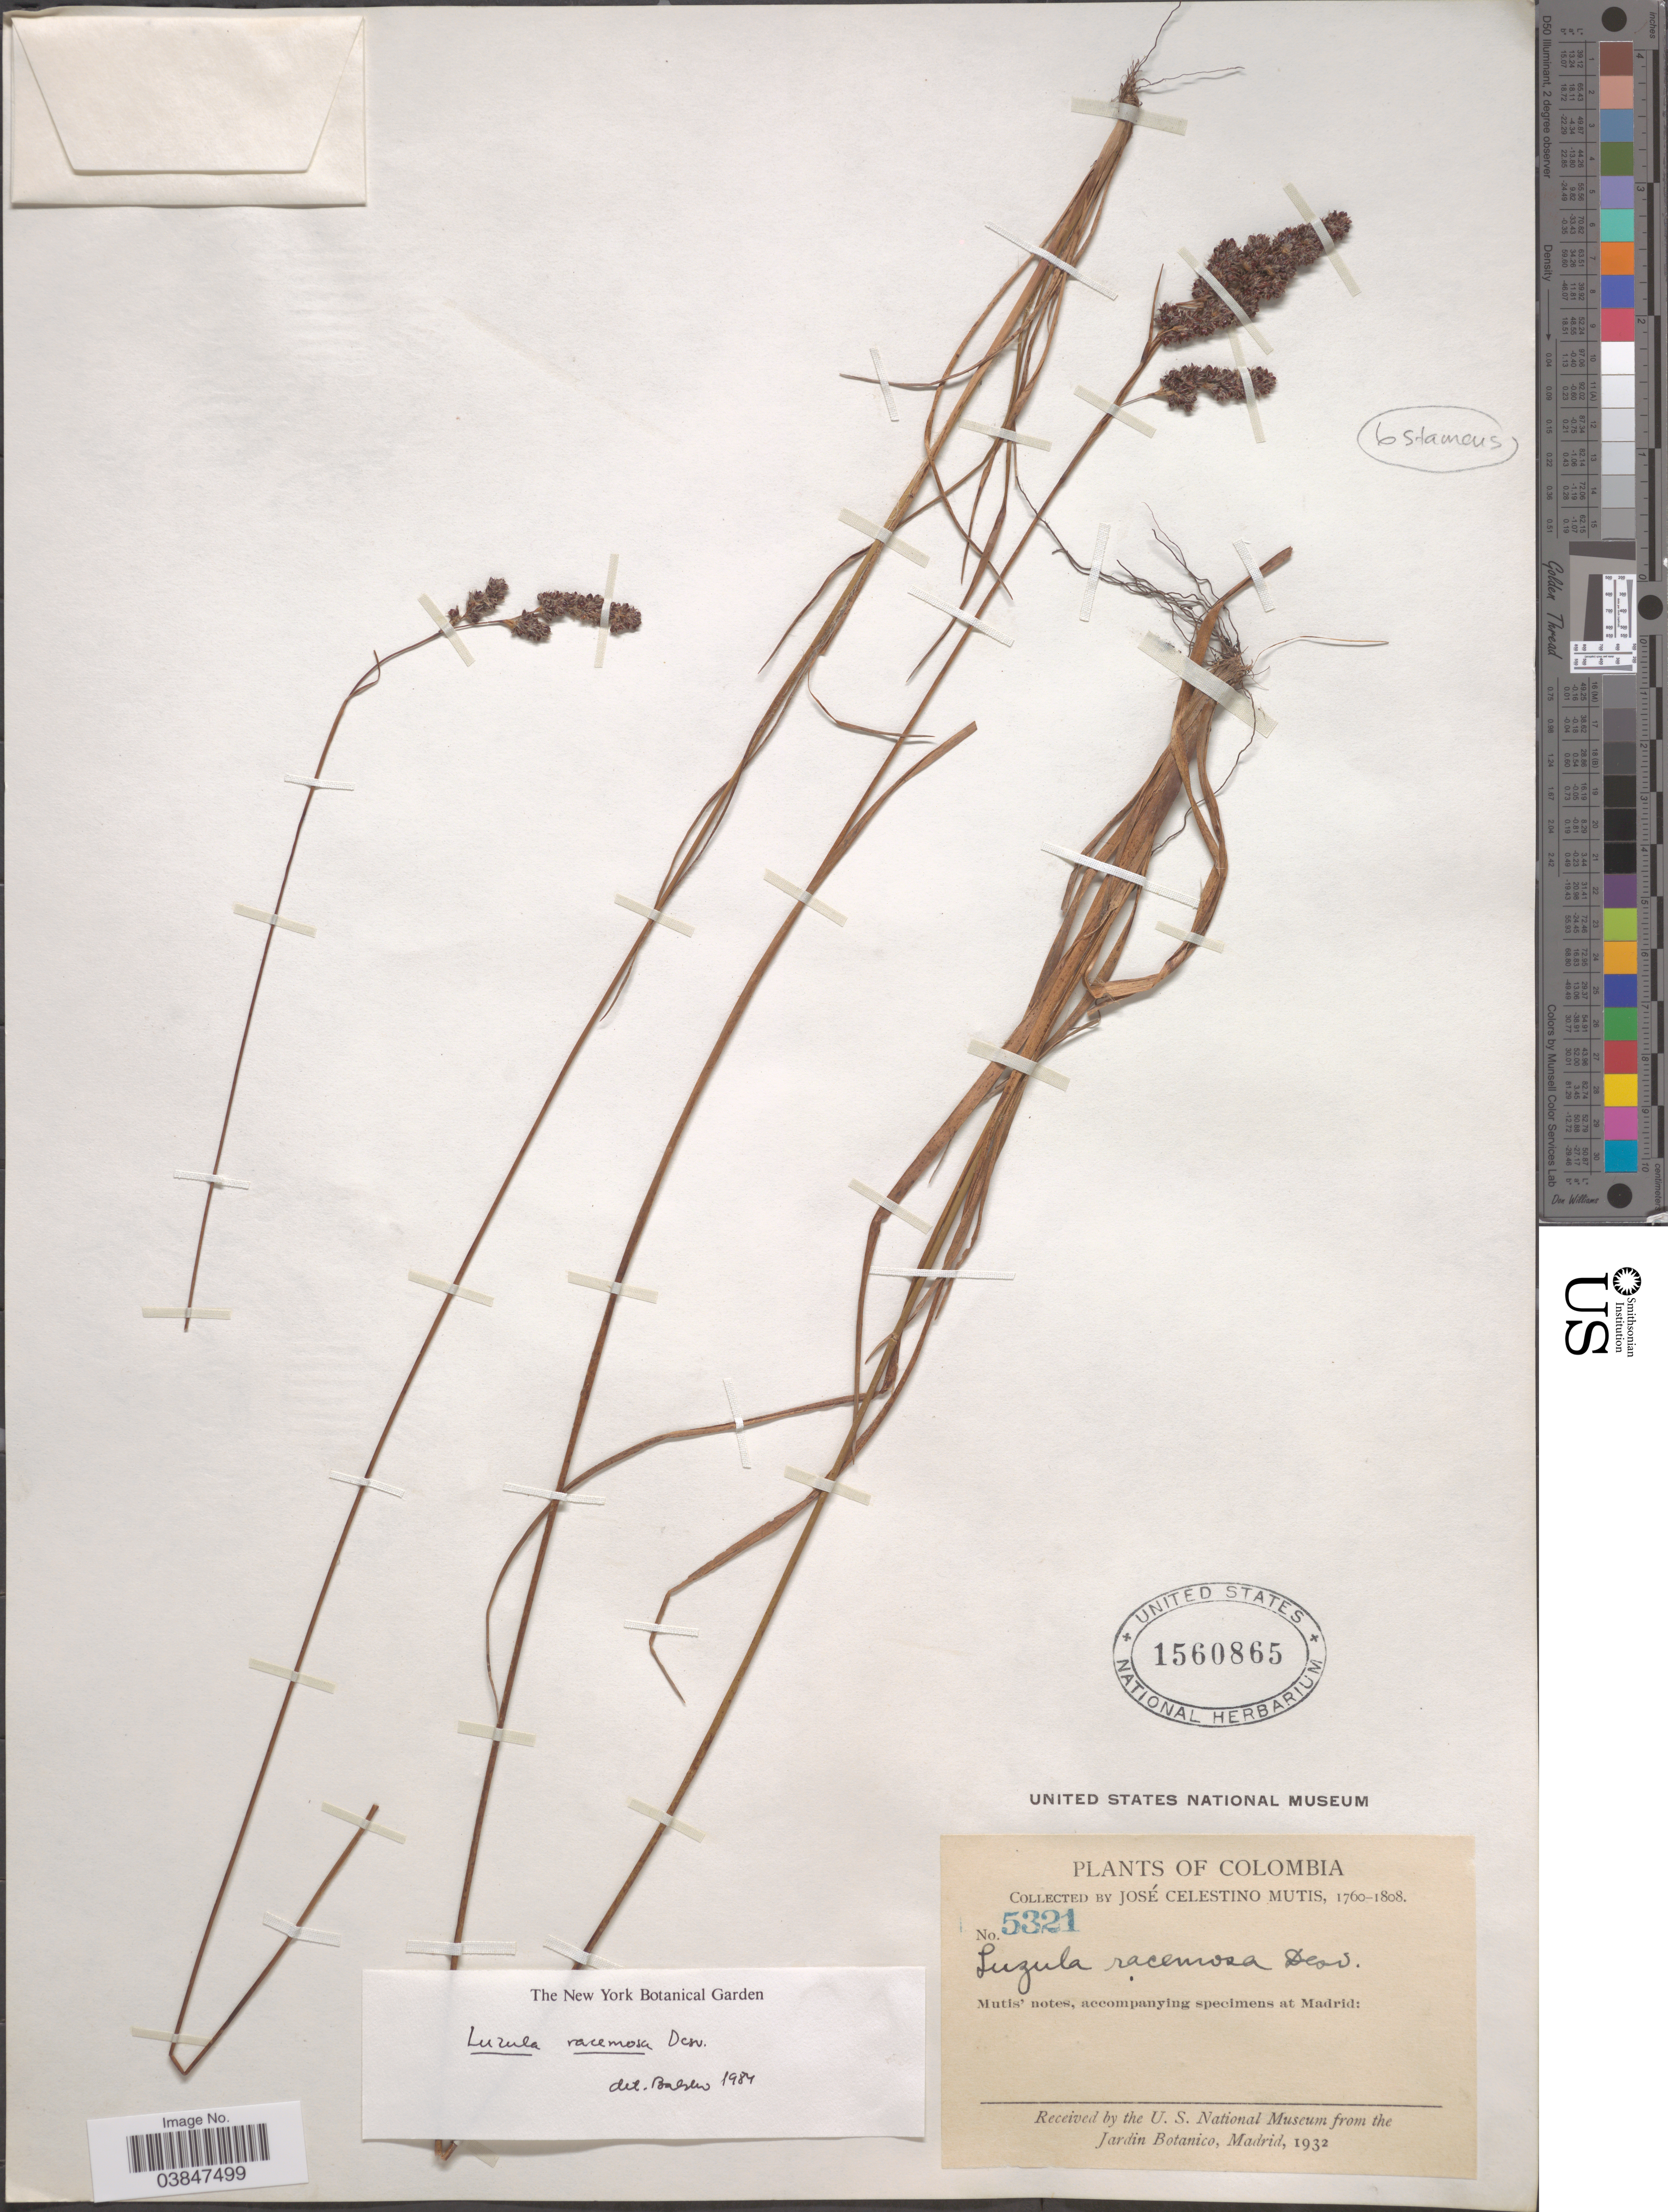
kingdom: Plantae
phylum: Tracheophyta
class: Liliopsida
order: Poales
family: Juncaceae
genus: Luzula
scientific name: Luzula racemosa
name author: Desv.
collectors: J. C. B. Mutis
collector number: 5321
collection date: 1760/1808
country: Colombia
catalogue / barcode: US 1560865